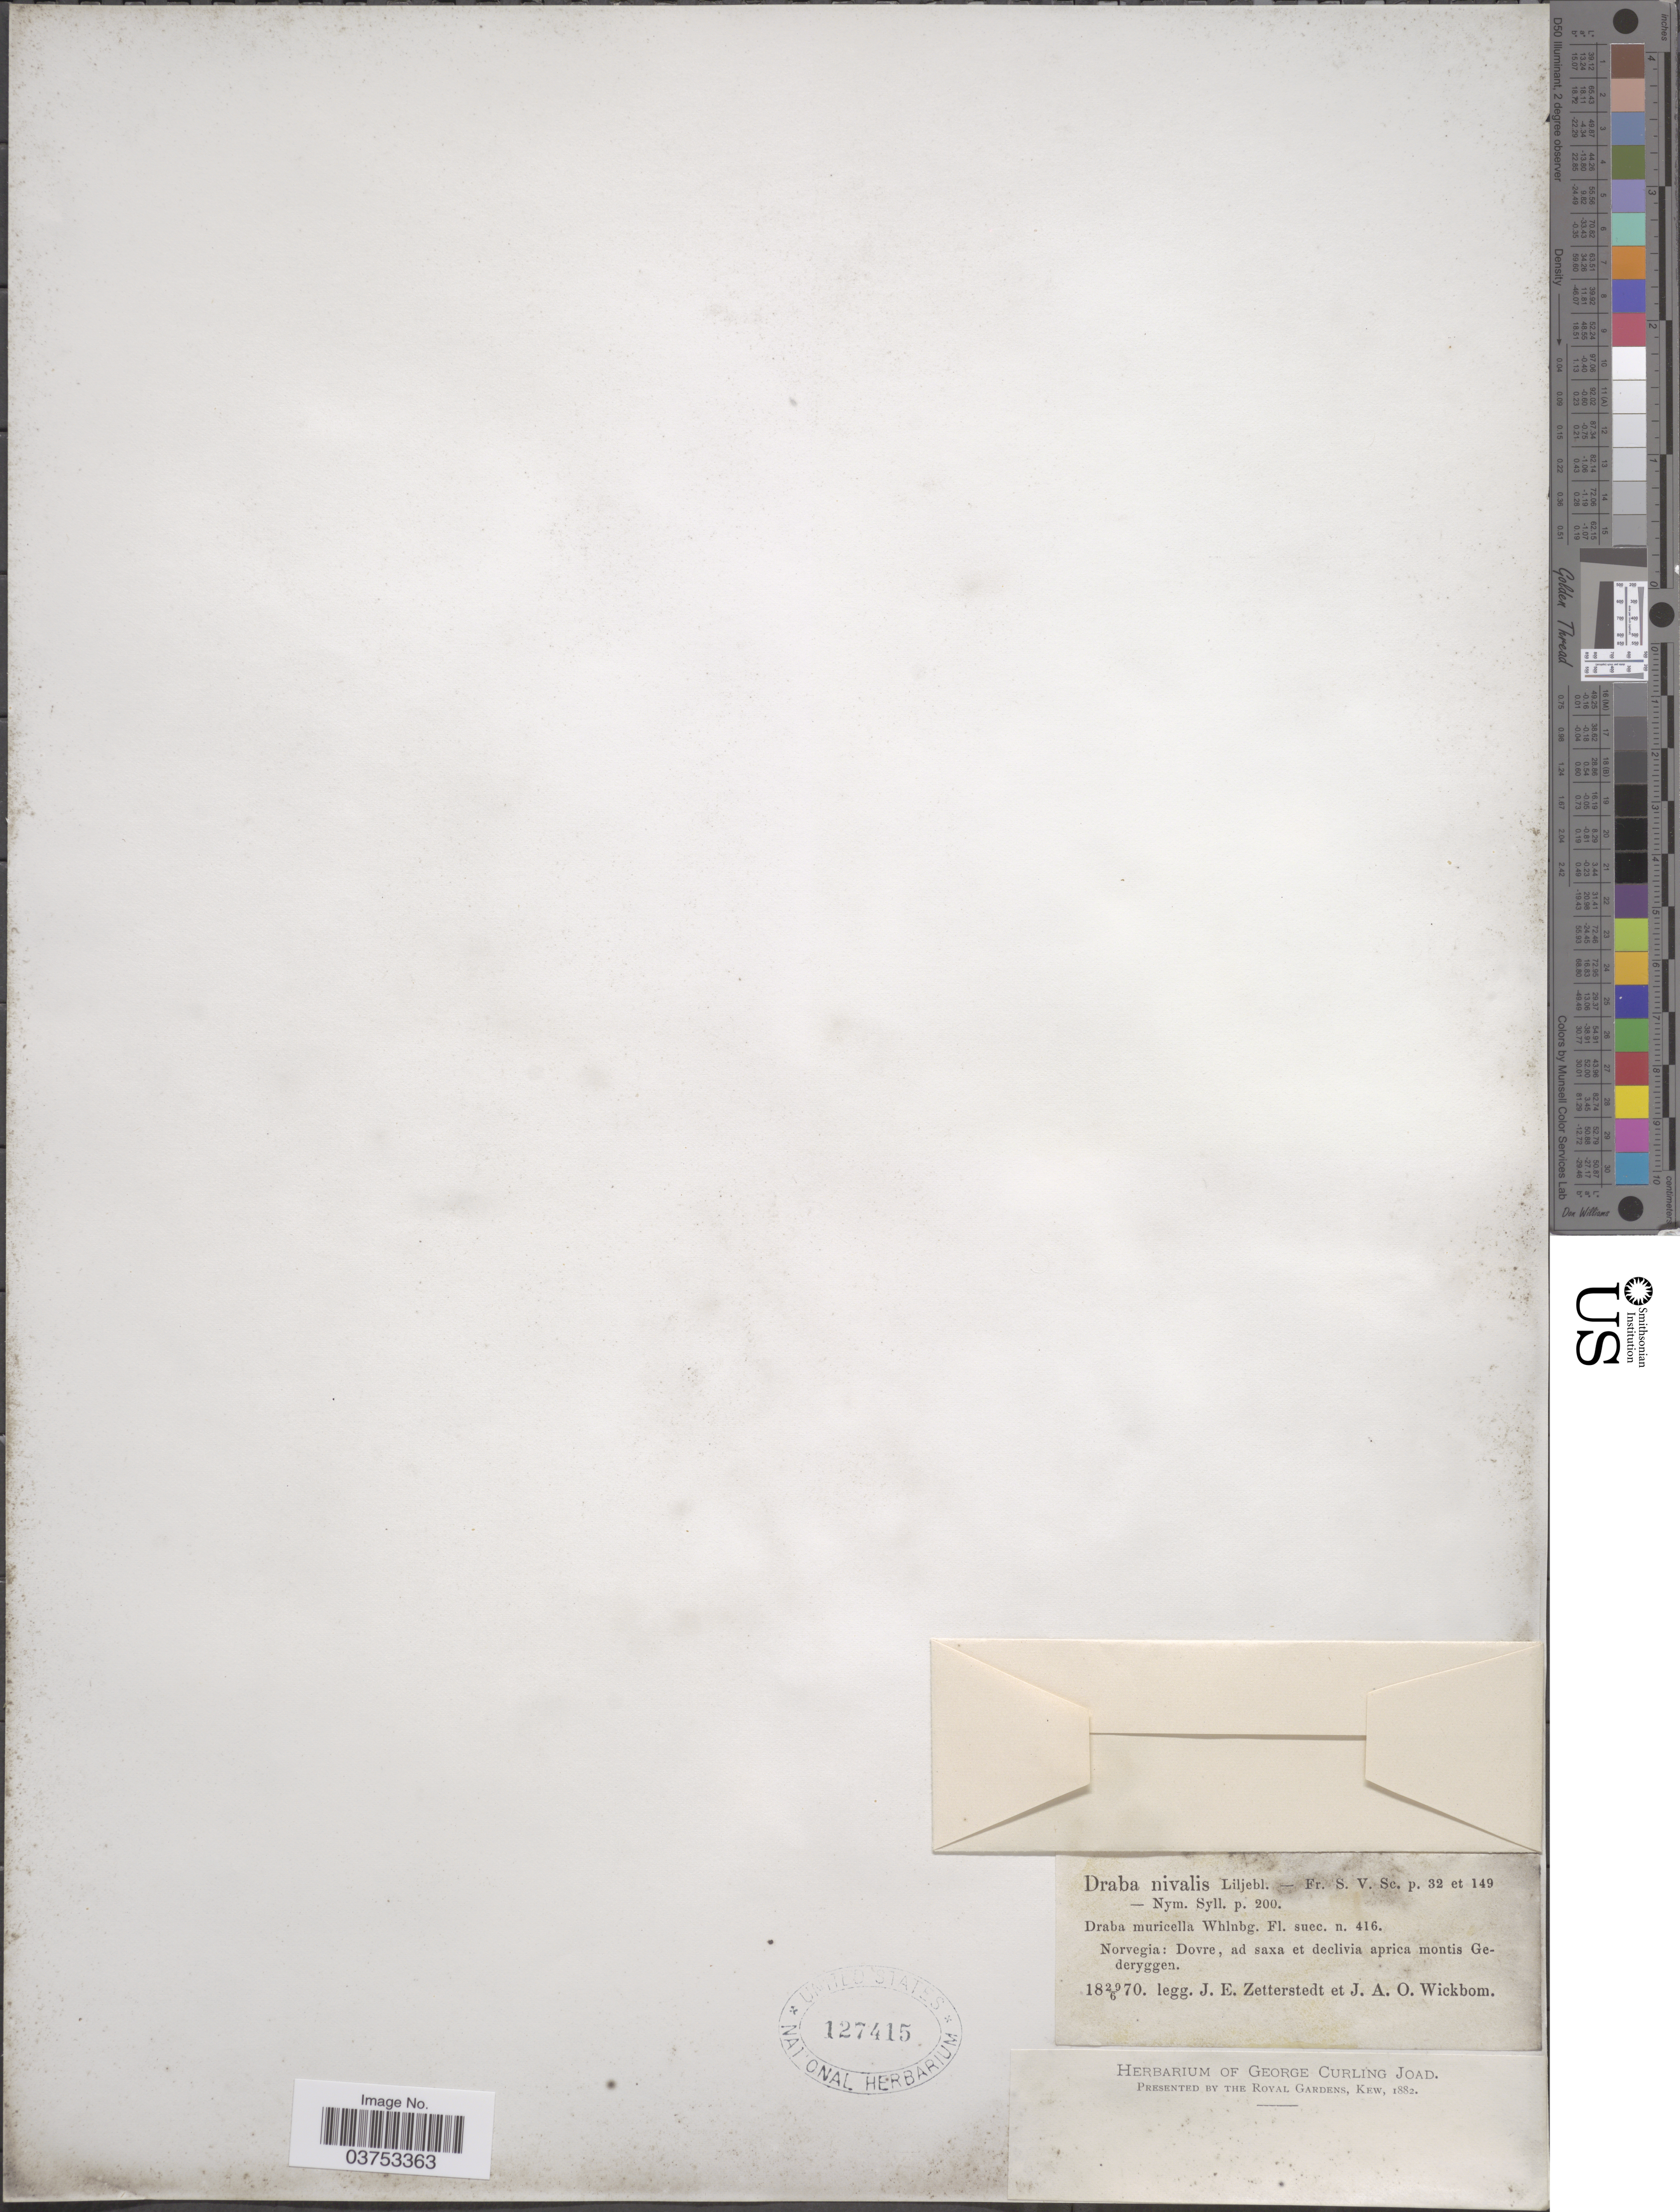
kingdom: Plantae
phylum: Tracheophyta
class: Magnoliopsida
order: Brassicales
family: Brassicaceae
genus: Draba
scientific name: Draba nivalis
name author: Lilj.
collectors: J.E. Zetterstedt & J. Wickbom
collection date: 1870-06-29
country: Norway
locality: Norvegia: Dovre, ad saxa et declivia aprica montis Gederyggen.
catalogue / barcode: US 127415